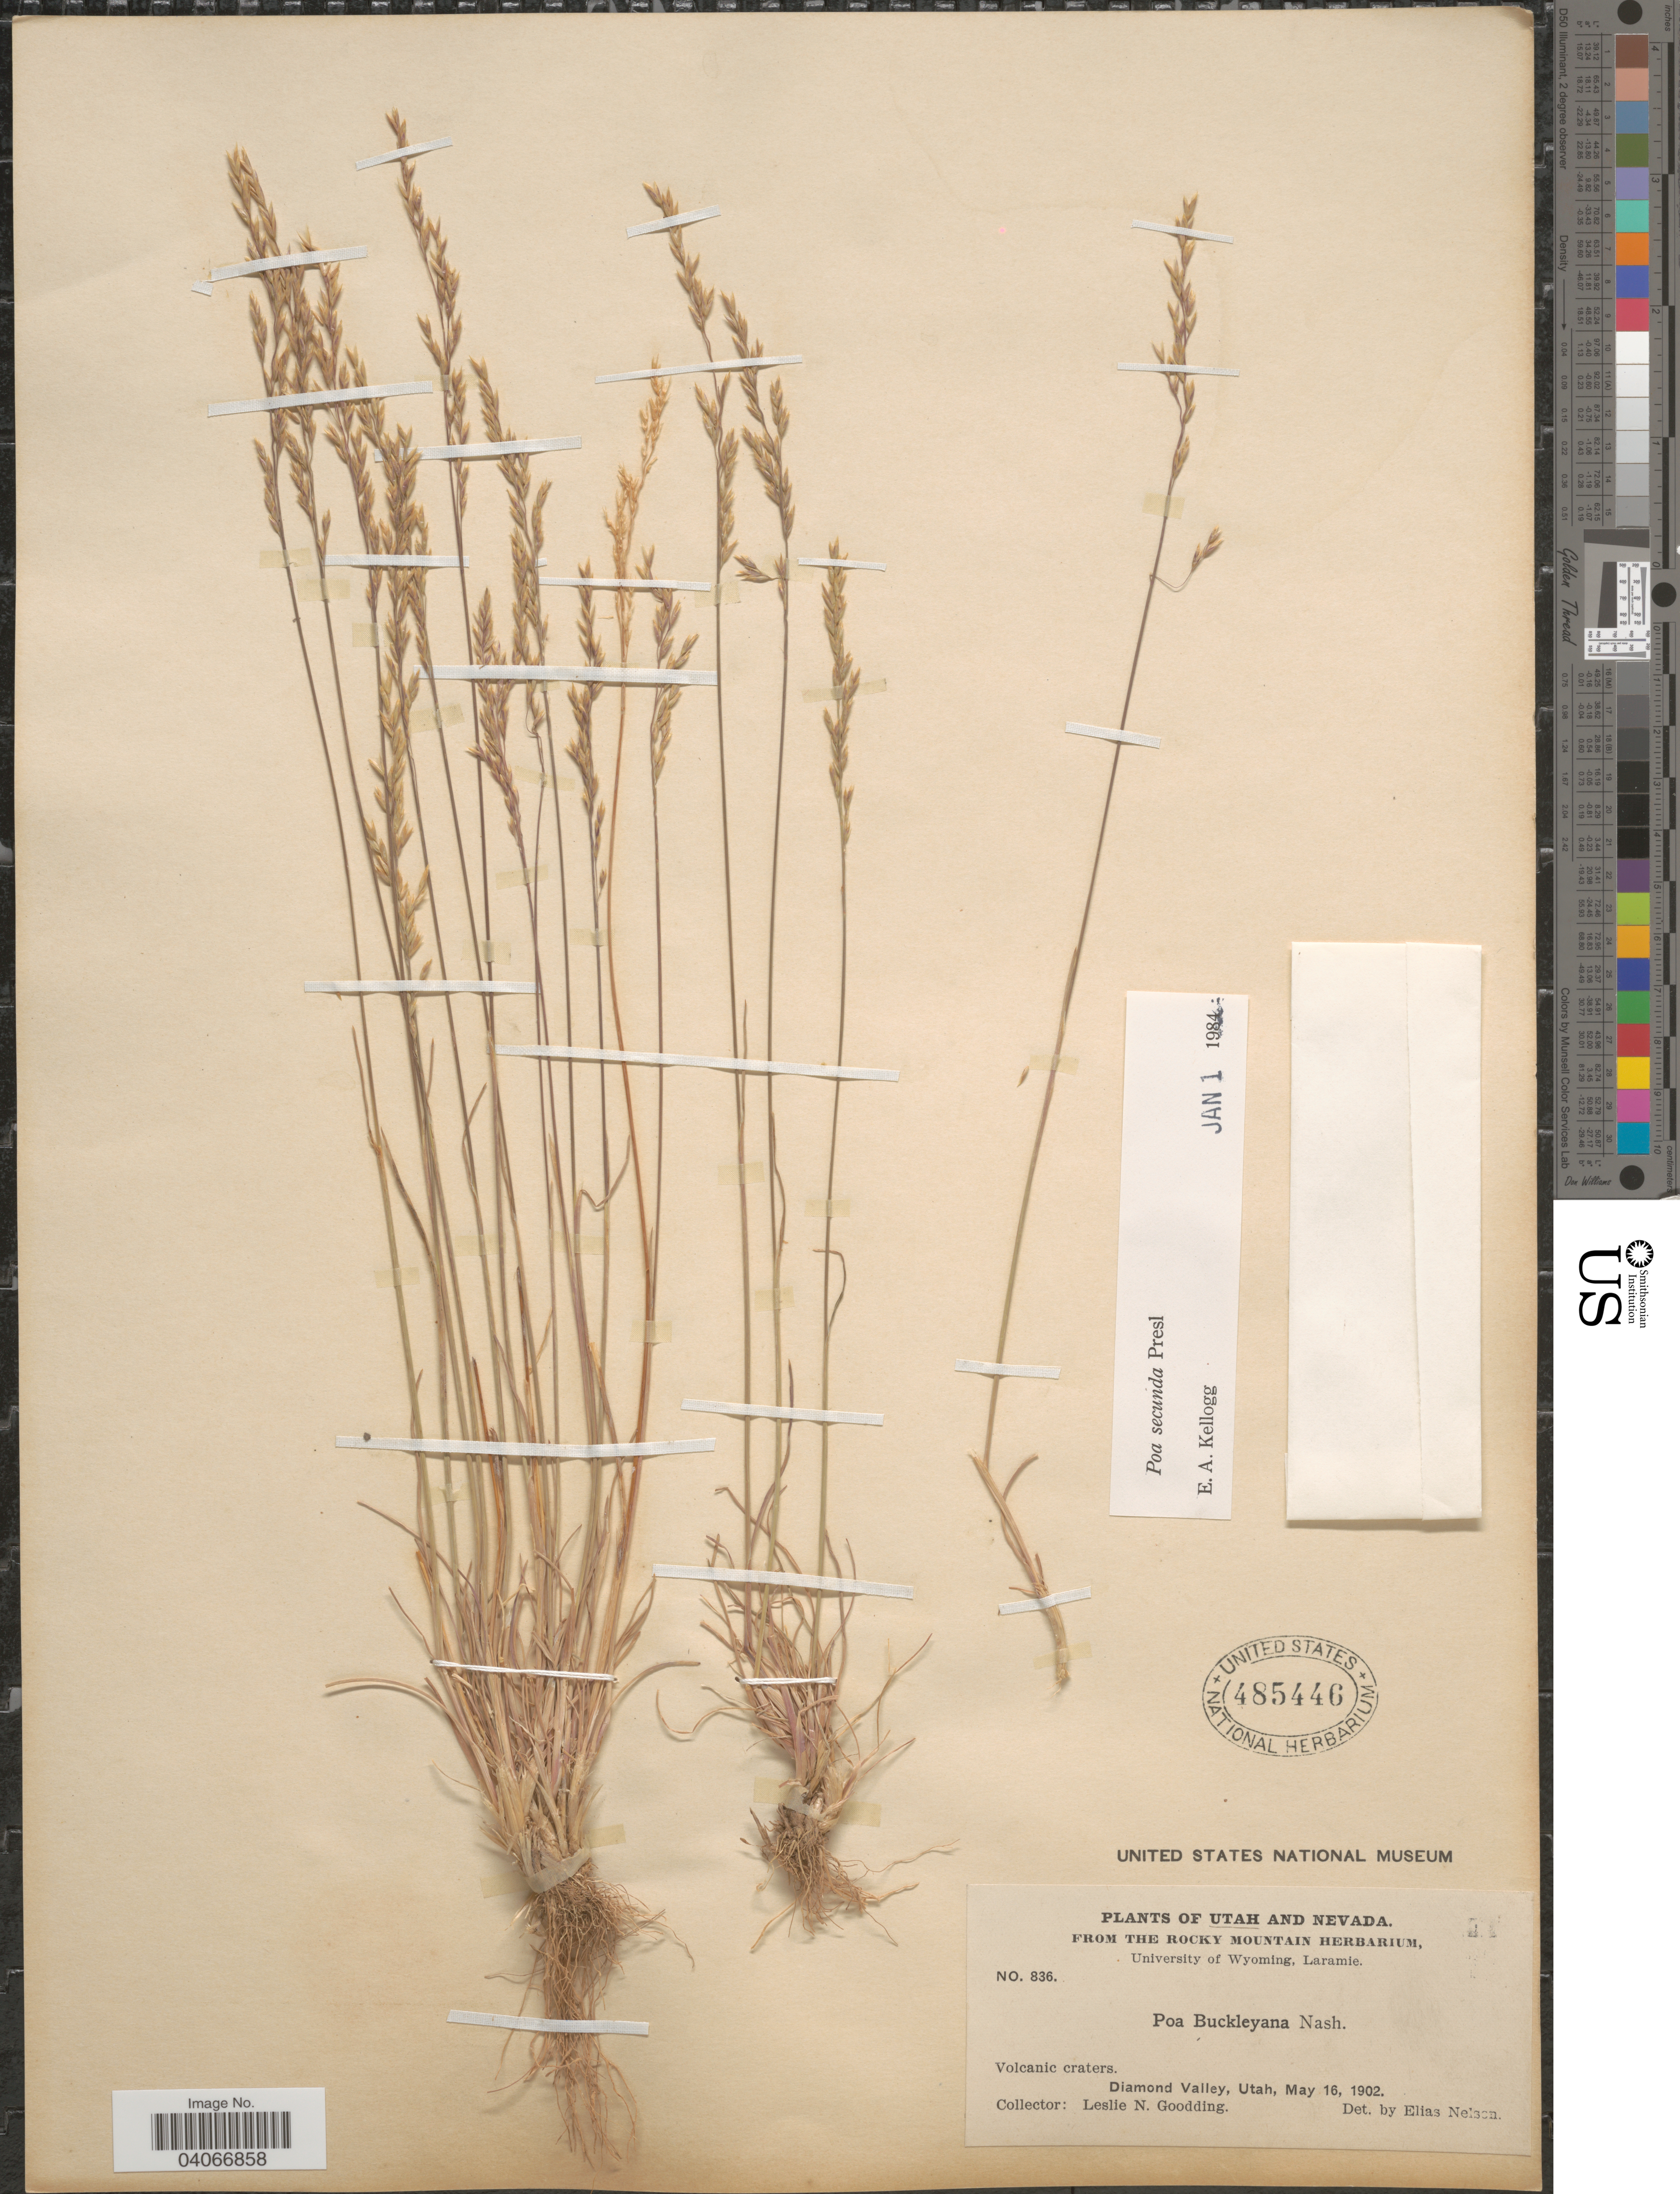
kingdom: Plantae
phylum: Tracheophyta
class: Liliopsida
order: Poales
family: Poaceae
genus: Poa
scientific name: Poa secunda subsp. secunda var. scabrella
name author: (Thurb.) Soreng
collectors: L. N. Goodding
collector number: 836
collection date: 1902-05-16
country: United States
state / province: Utah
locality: Diamond Valley.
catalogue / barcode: US 485446